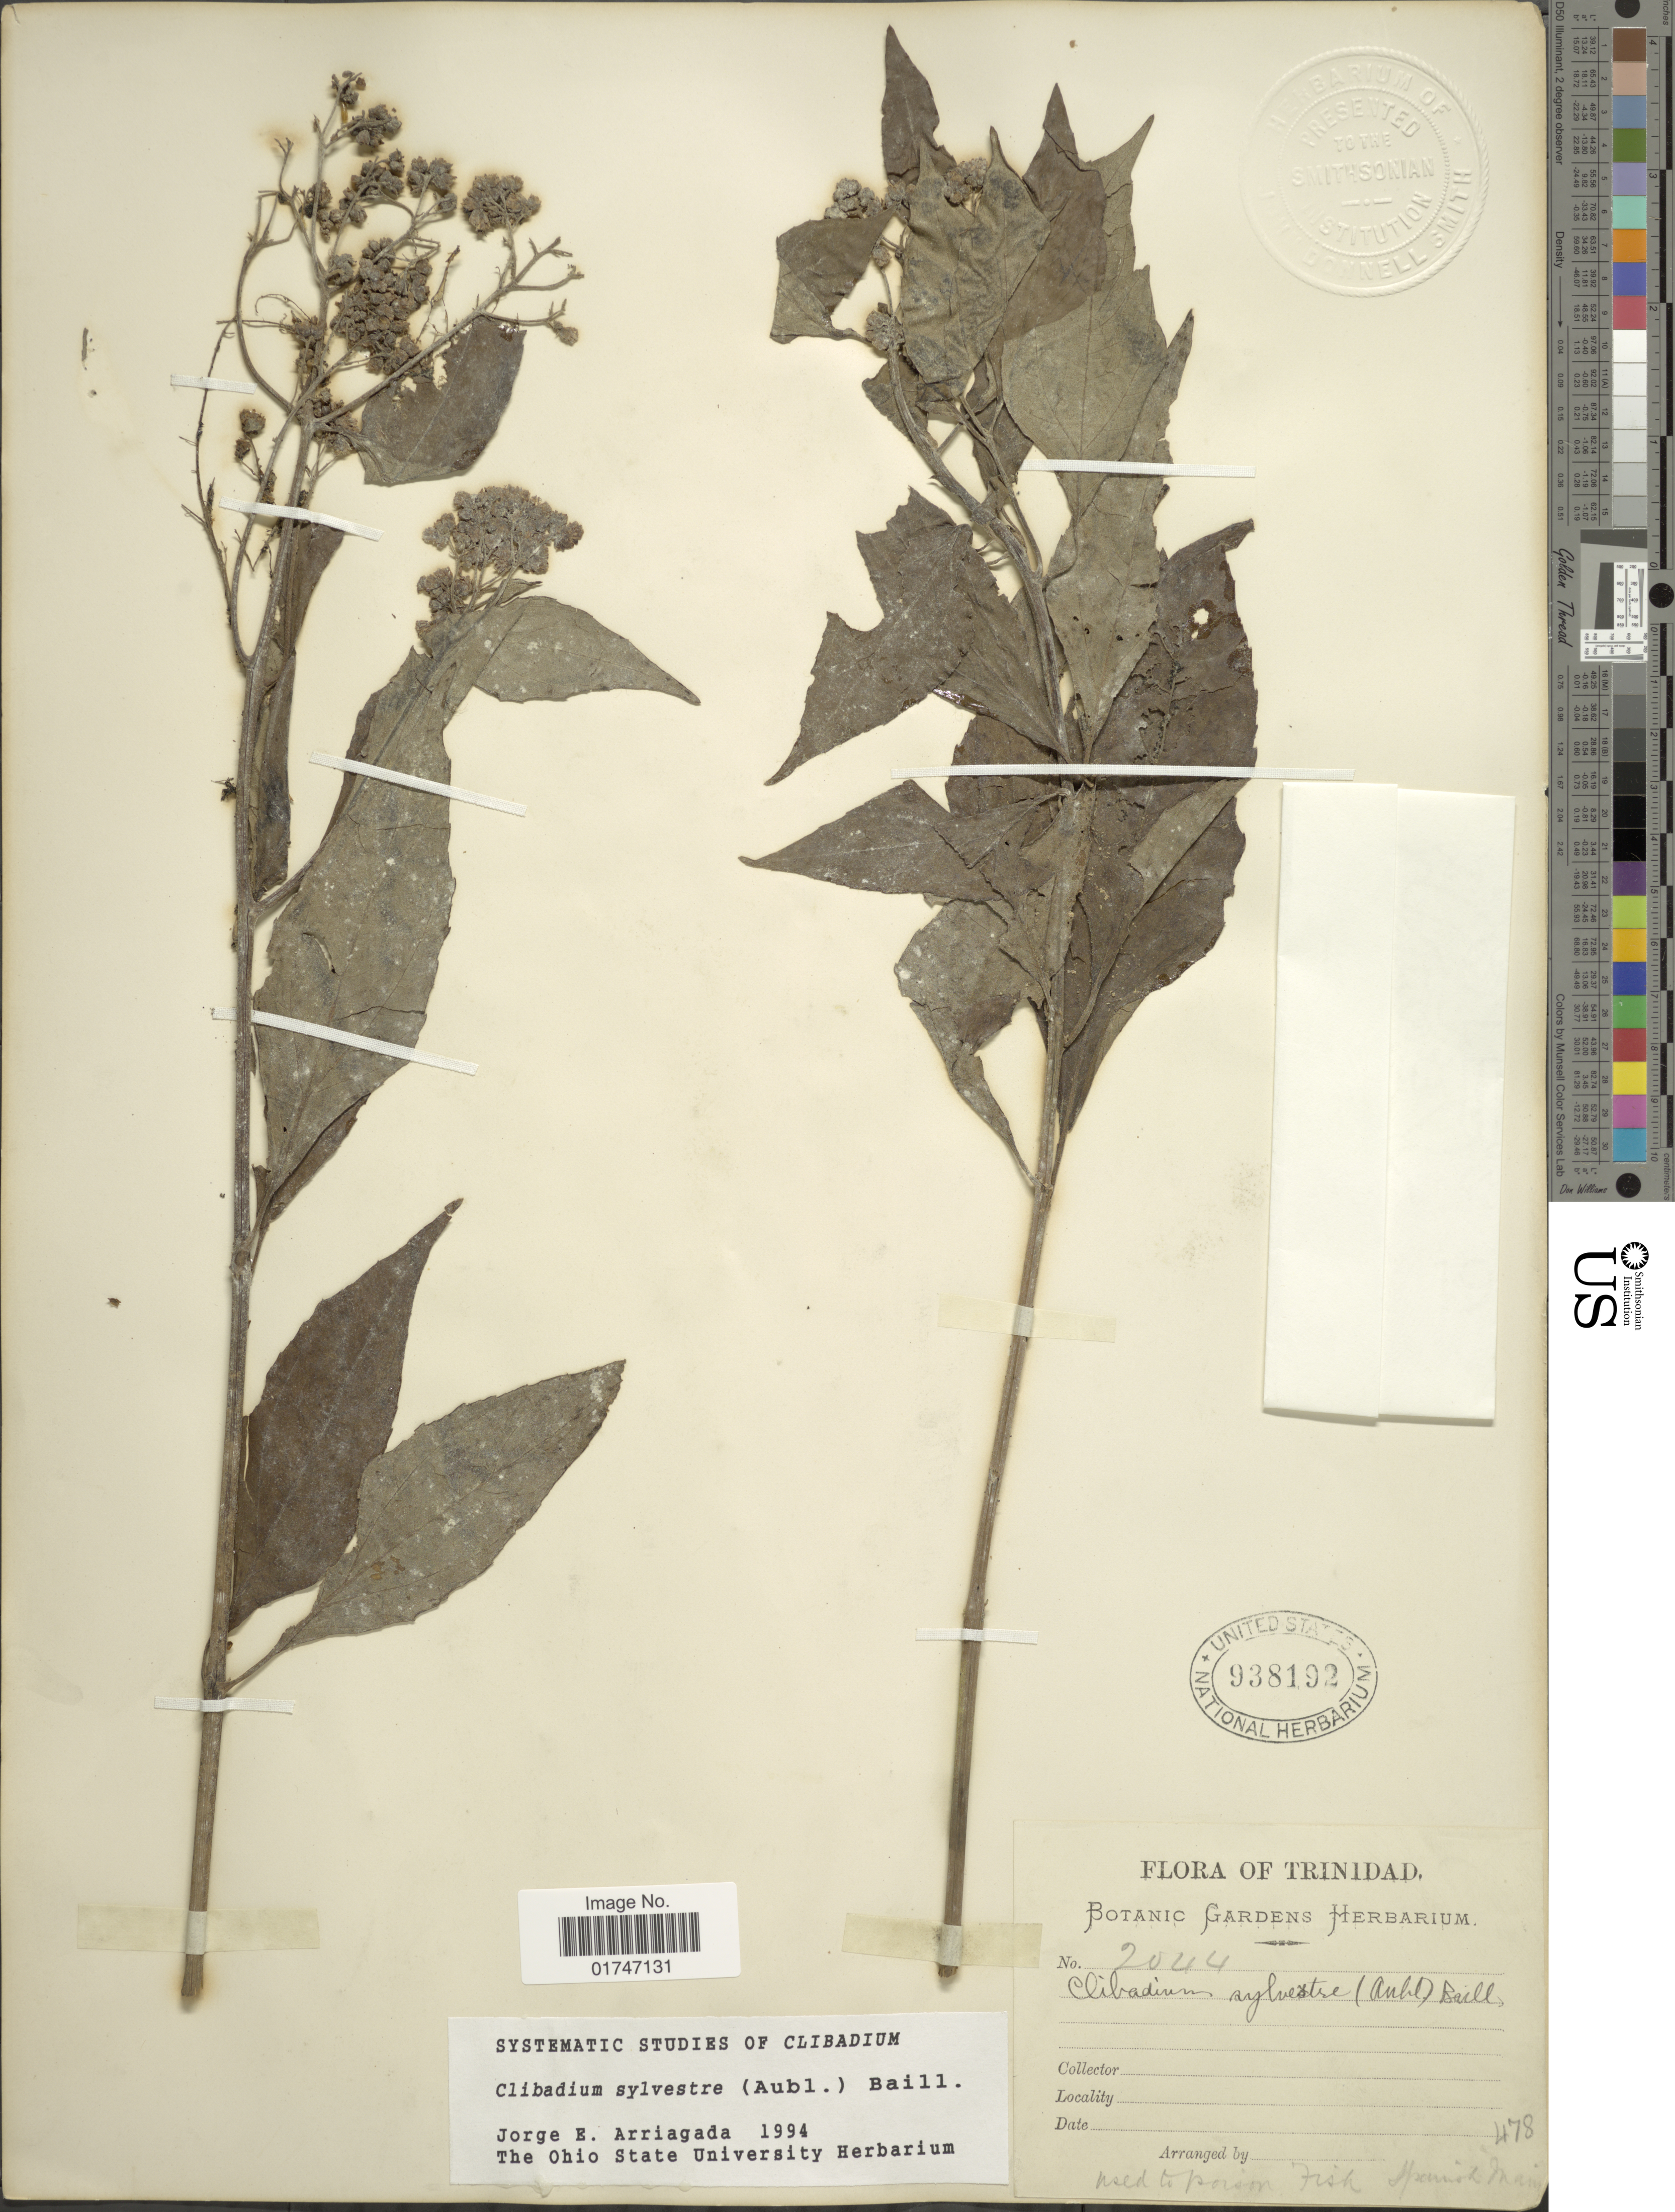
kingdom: Plantae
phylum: Tracheophyta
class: Magnoliopsida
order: Asterales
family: Asteraceae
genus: Clibadium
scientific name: Clibadium sylvestre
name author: (Aubl.) Baill.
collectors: Botanic Gardens Herbarium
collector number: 2044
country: Trinidad and Tobago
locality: Trinidad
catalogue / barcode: US 938192